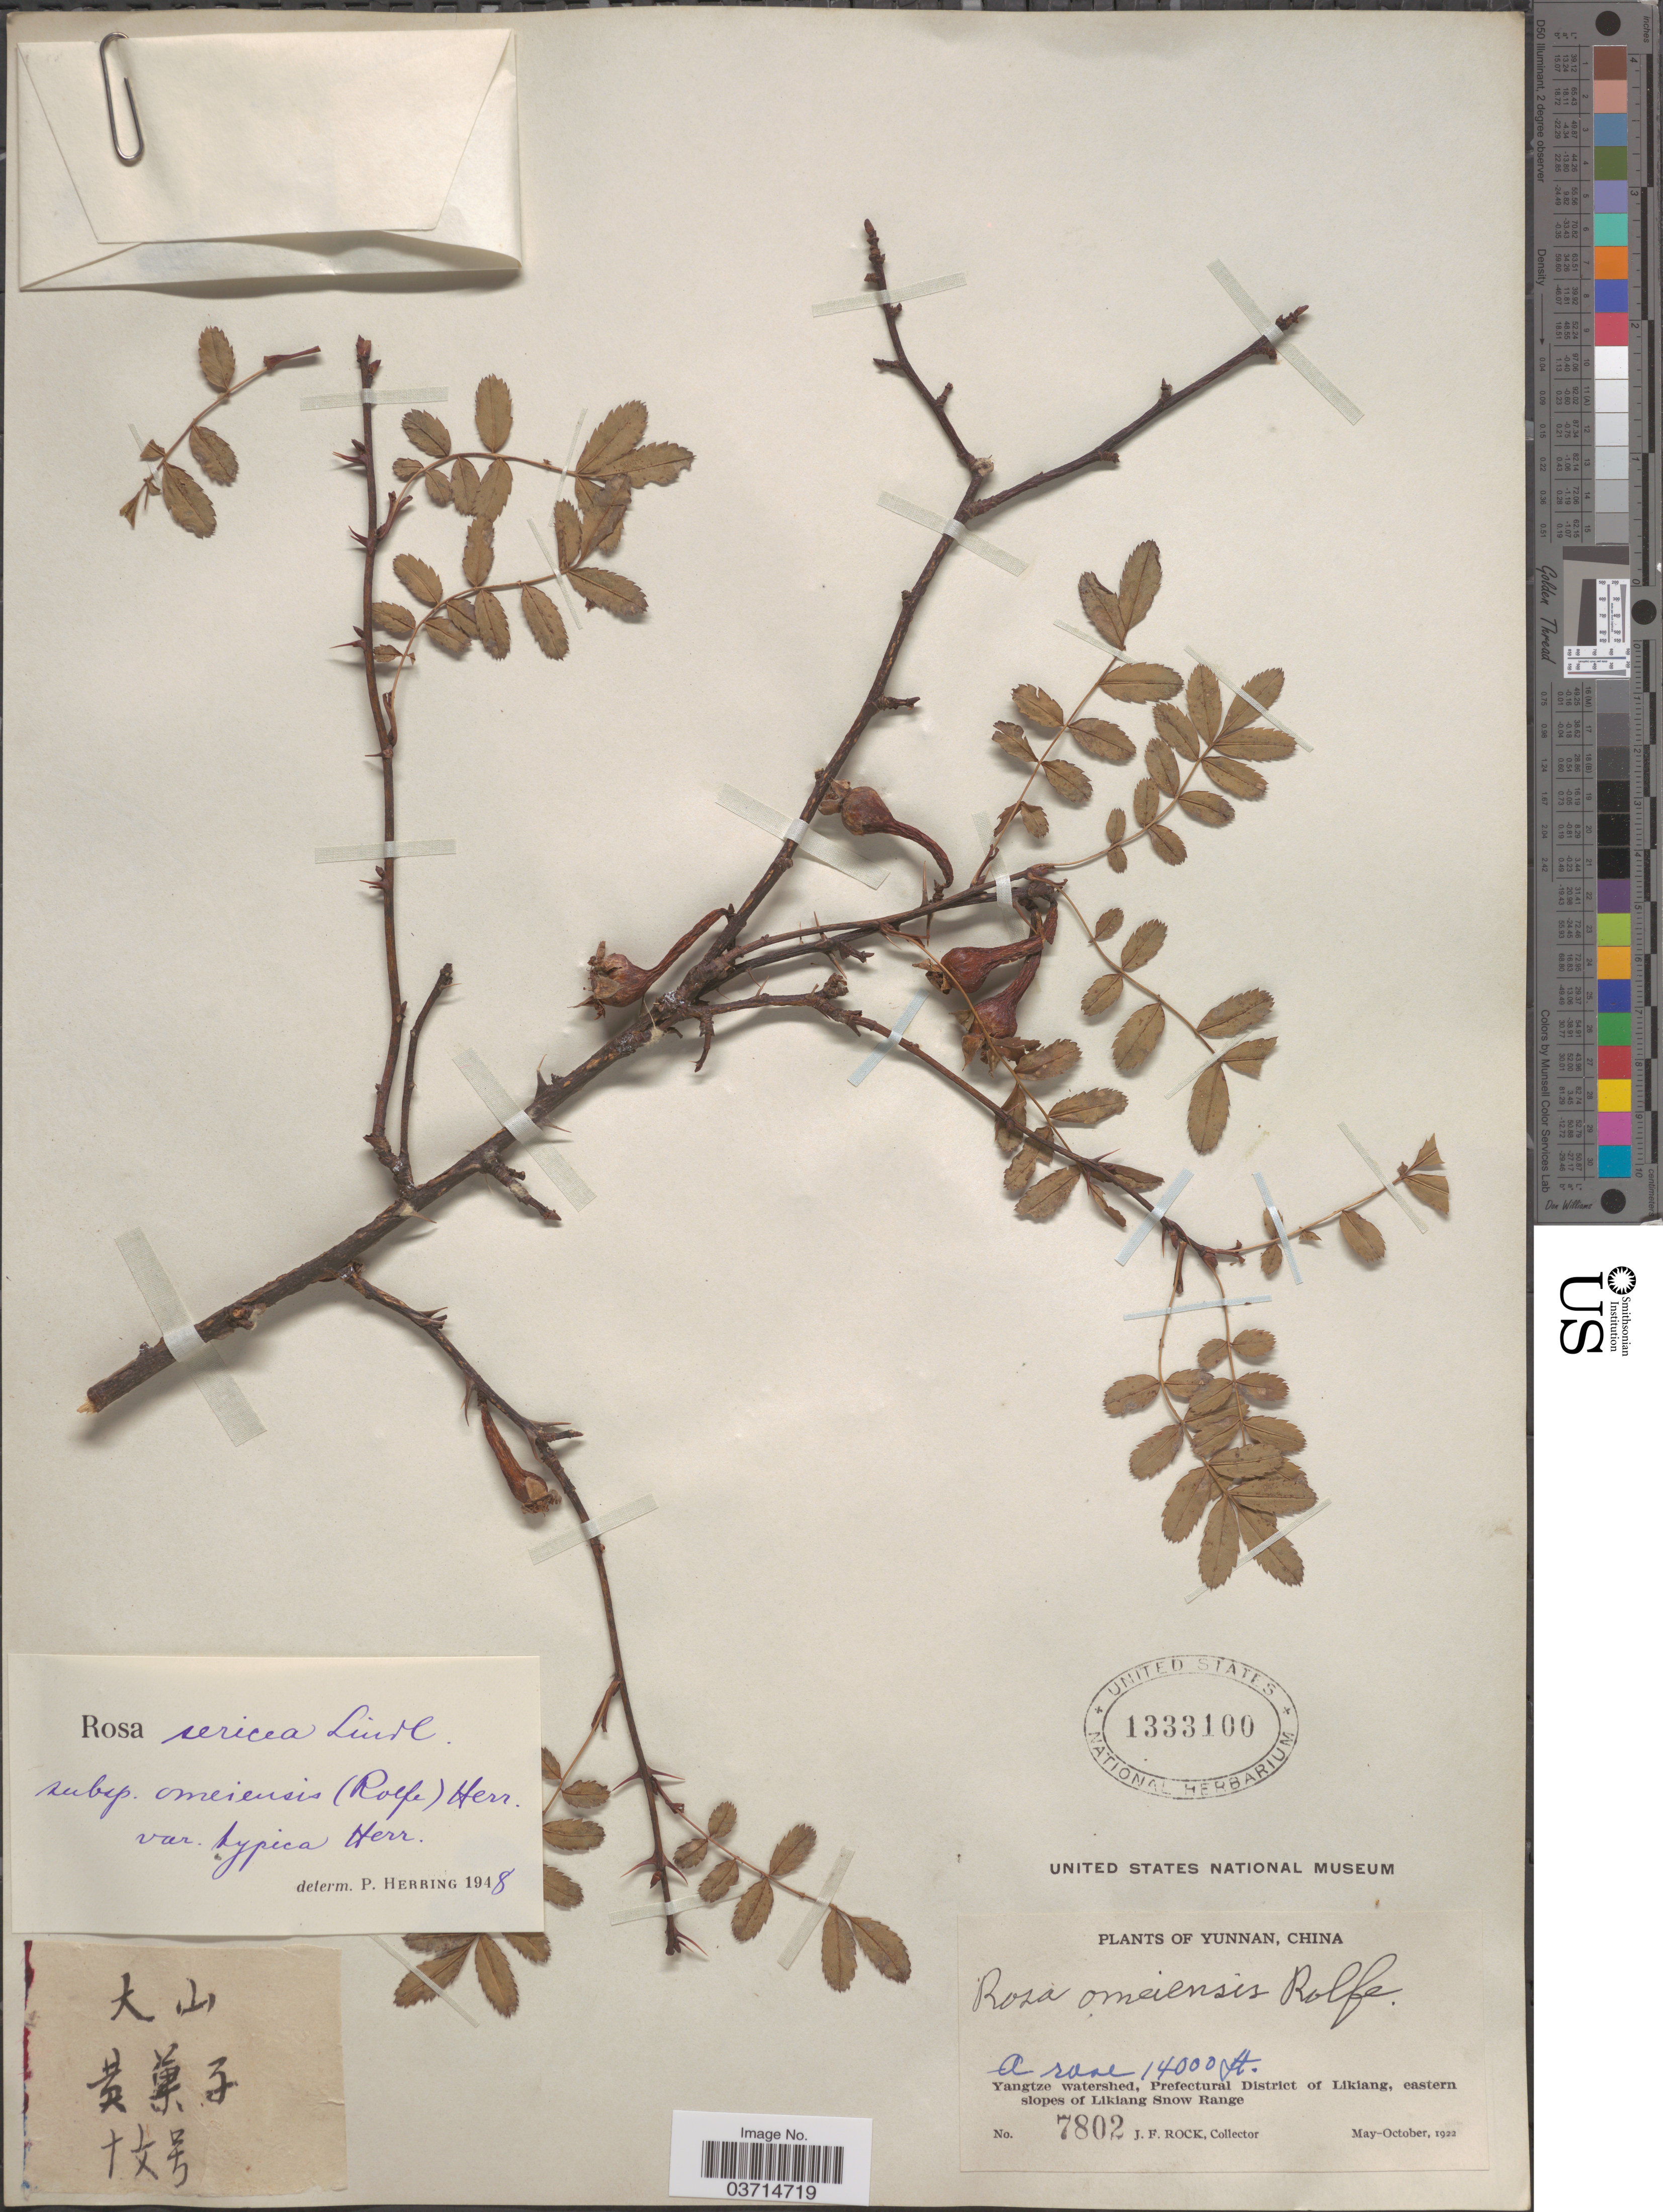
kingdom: Plantae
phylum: Tracheophyta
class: Magnoliopsida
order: Rosales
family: Rosaceae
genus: Rosa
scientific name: Rosa omeiensis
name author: Rolfe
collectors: J. Rock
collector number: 7802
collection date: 1922-05/1922-10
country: China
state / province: Yunnan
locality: Yangtze watershed, Prefectural District of Likiang, eastern slopes of Likiang Snow Range.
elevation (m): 4267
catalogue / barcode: US 1333100